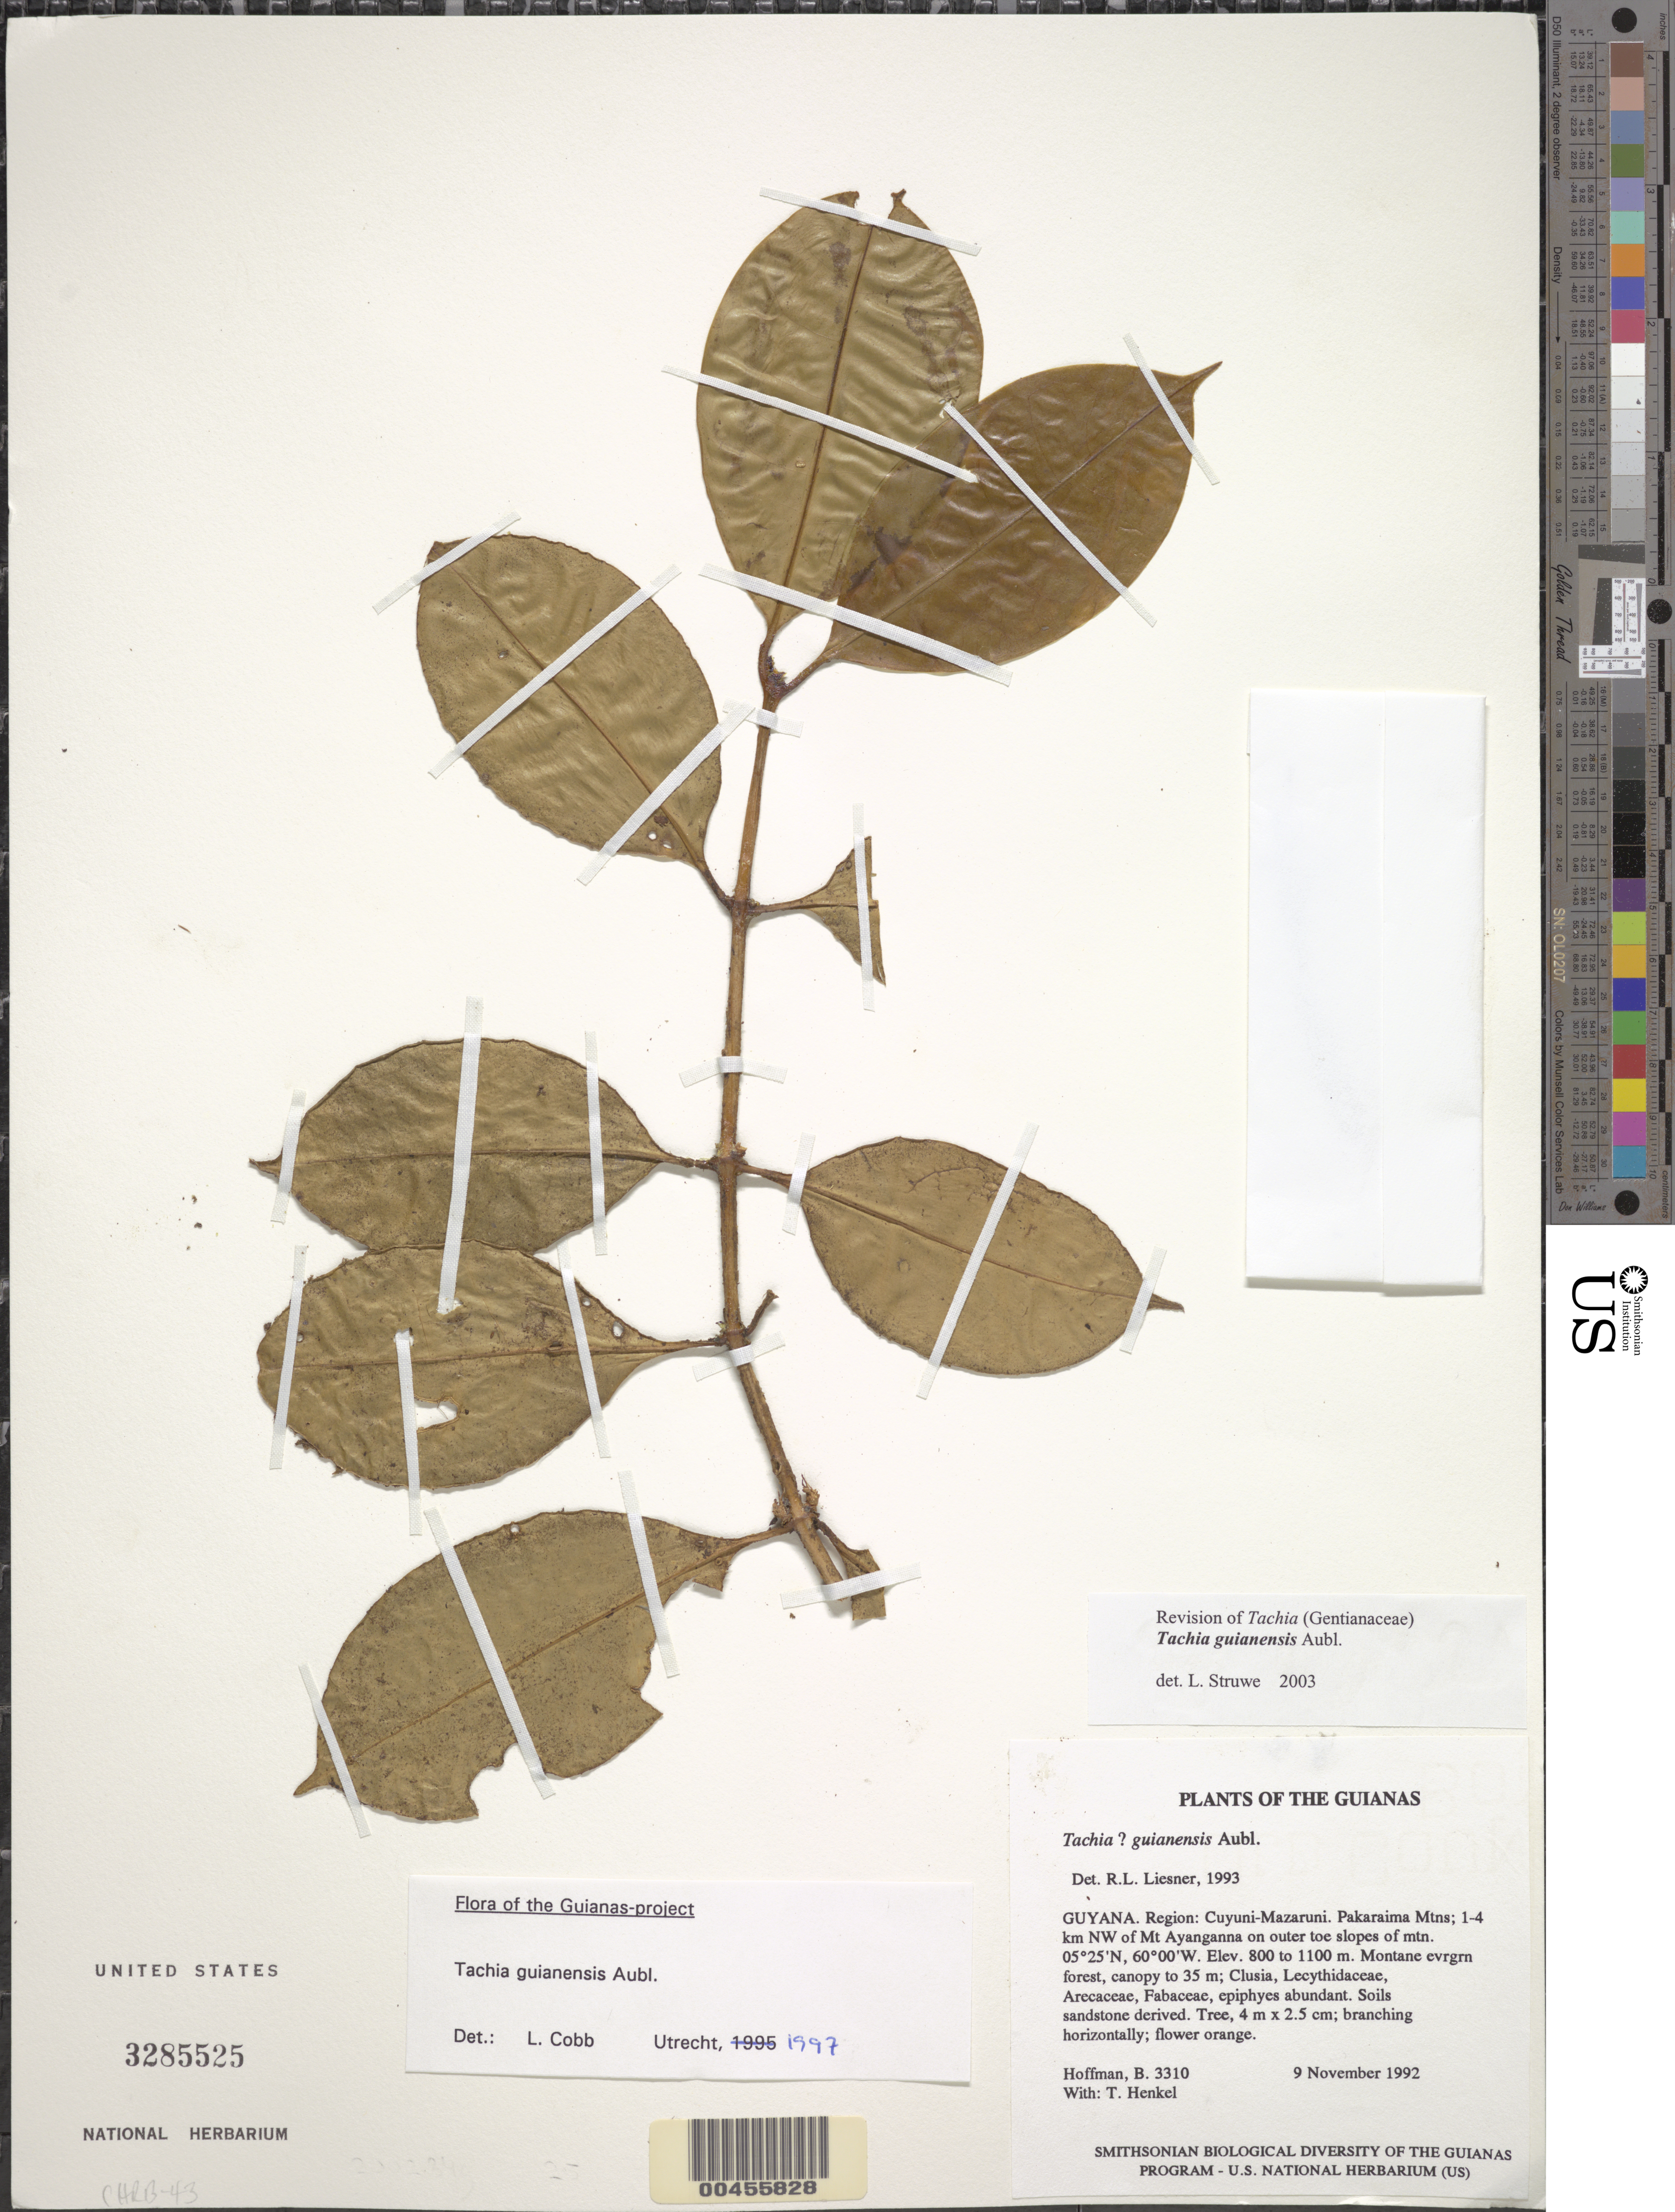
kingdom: Plantae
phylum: Tracheophyta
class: Magnoliopsida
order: Gentianales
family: Gentianaceae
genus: Tachia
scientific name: Tachia guianensis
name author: Aubl.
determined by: Cobb, L.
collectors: B. Hoffman & T. Henkel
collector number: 3310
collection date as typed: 9 November 1992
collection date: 1992-11-09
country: Guyana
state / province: Cuyuni-Mazaruni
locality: Pakaraima Mountains; 1-4 km NW of Mt. Ayanganna on outer toe slopes of mountain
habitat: Montane evrgrn forest, canopy to 35 m; Clusia, Lecythidaceae, Arecaceae, Fabaceae, epiphyes abundant. Soils sandstone derived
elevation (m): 800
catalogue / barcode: US 3285525